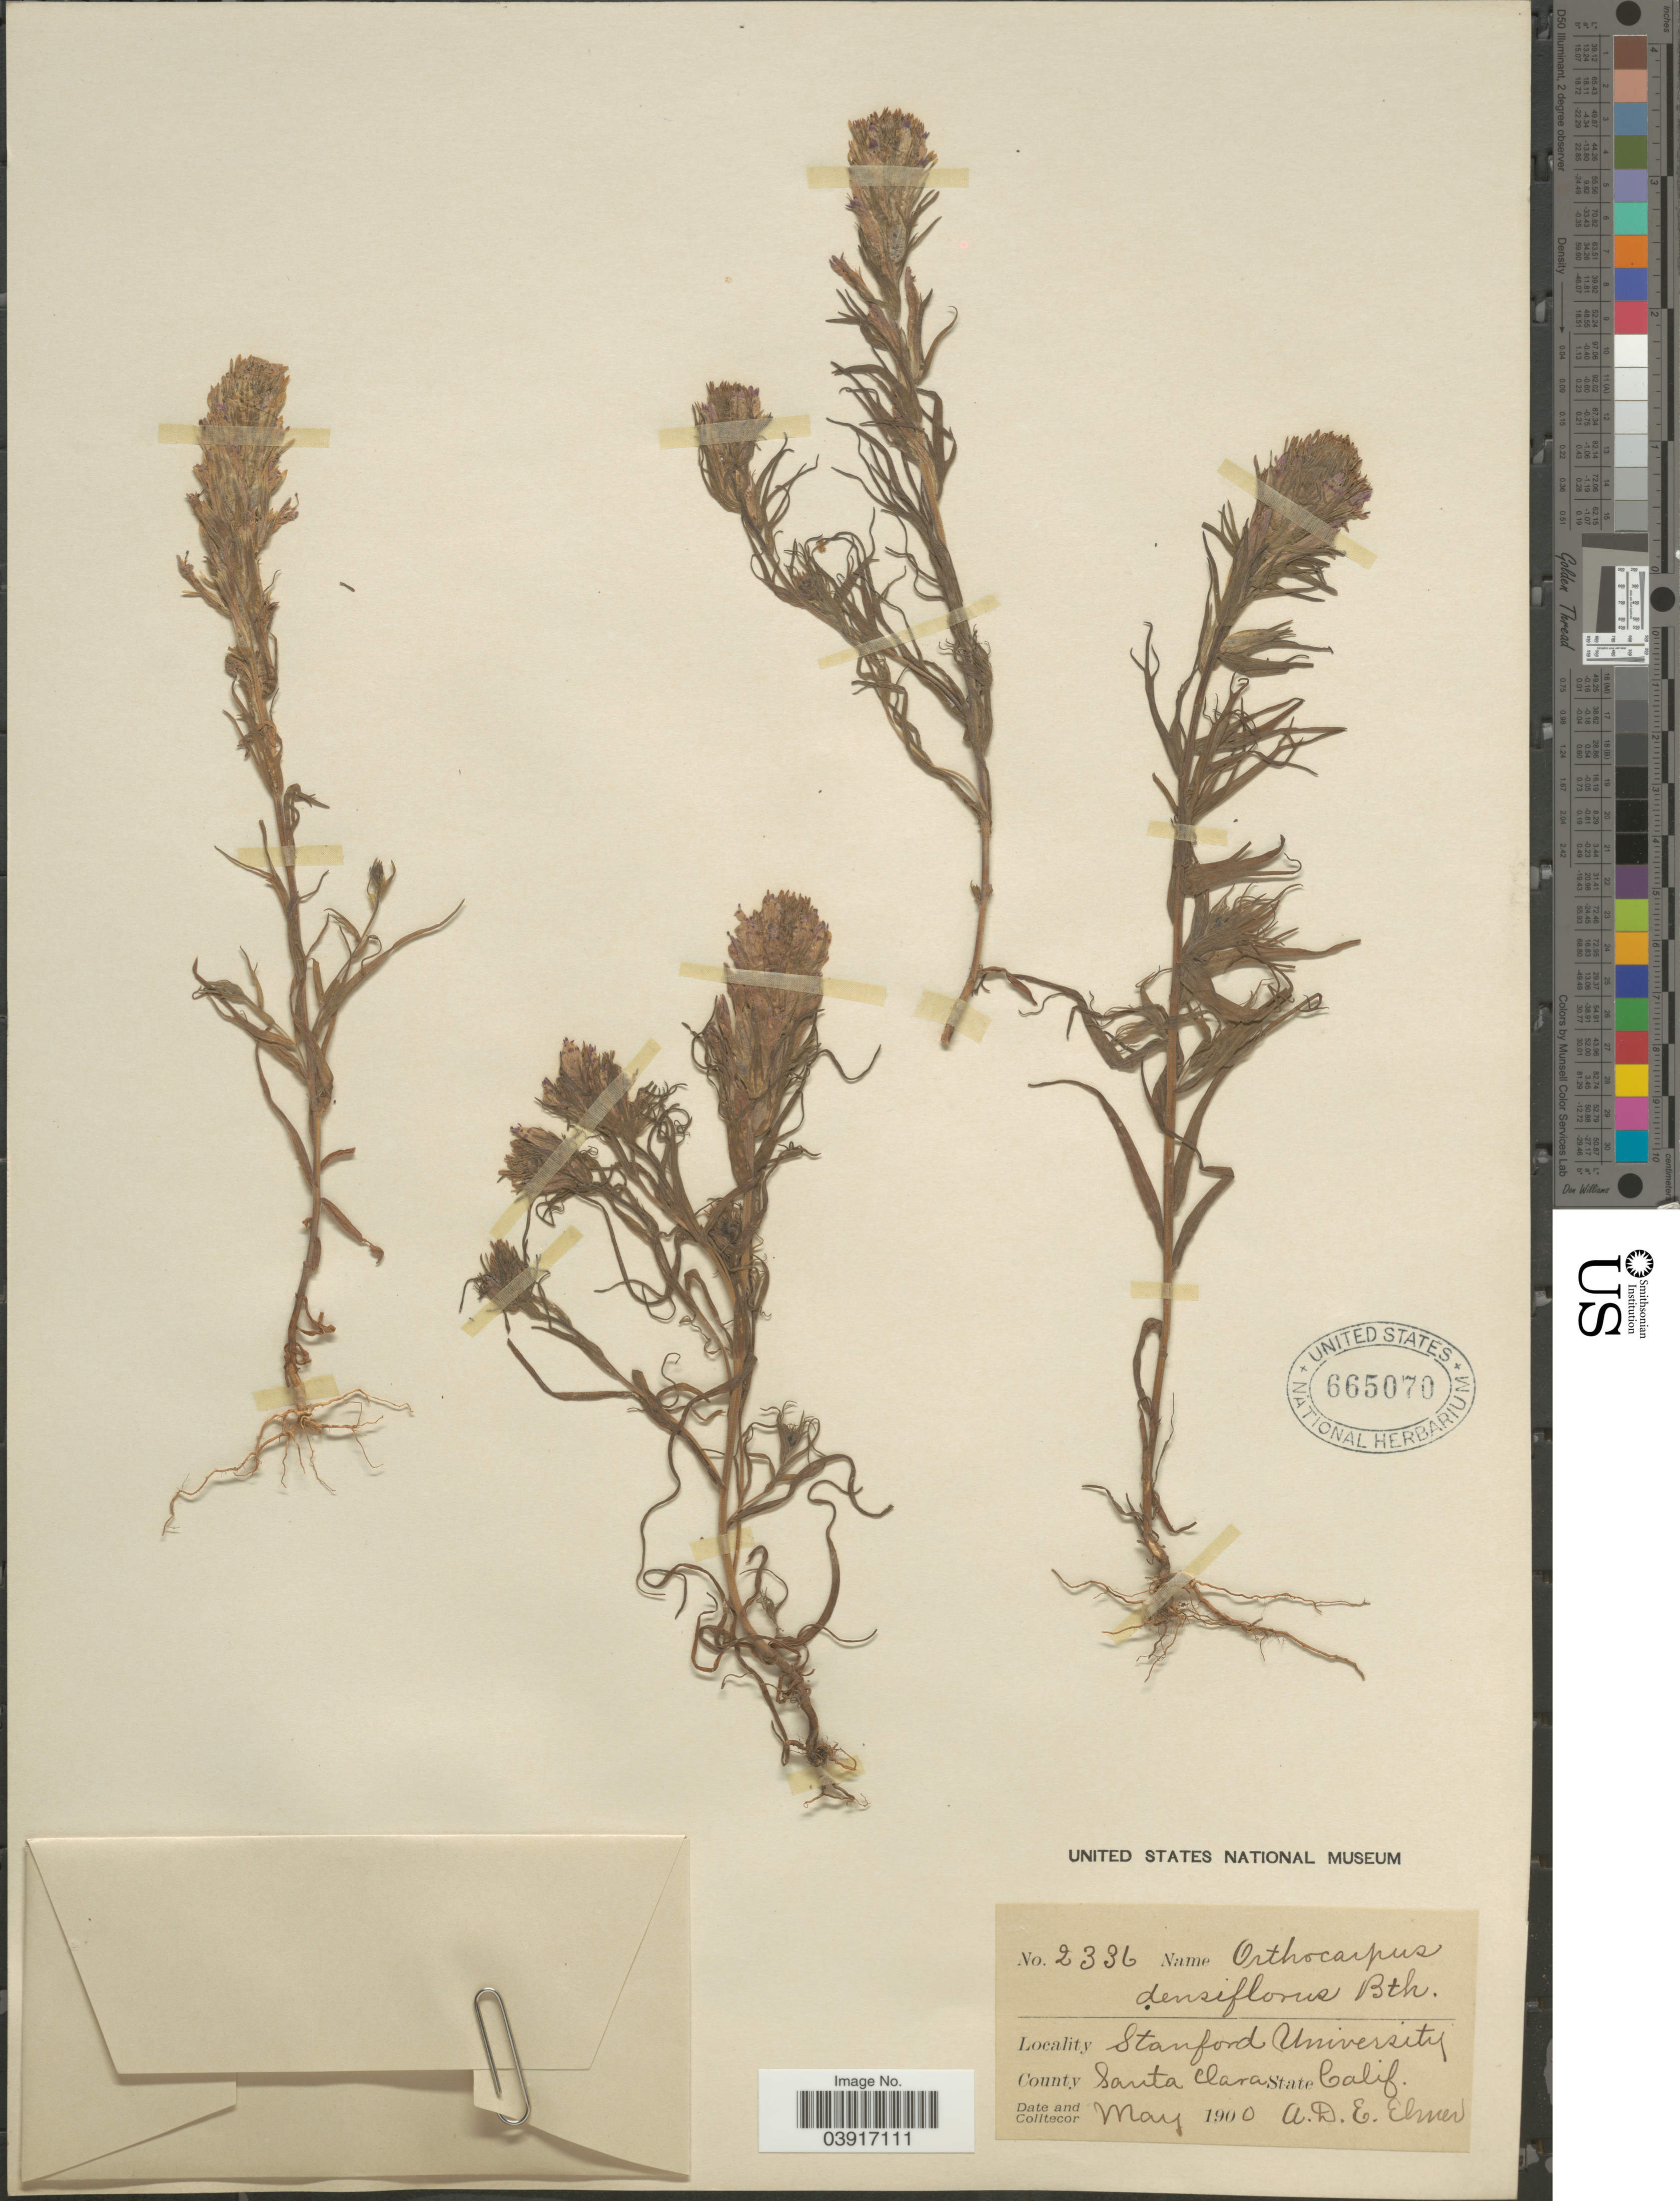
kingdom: Plantae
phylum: Tracheophyta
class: Magnoliopsida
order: Lamiales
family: Orobanchaceae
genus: Orthocarpus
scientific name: Orthocarpus densiflorus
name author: Benth.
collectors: A. D. E. Elmer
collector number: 2336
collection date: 1900-05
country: United States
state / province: California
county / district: Santa Clara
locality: Stanford University. County Santa Clara.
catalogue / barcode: US 665070